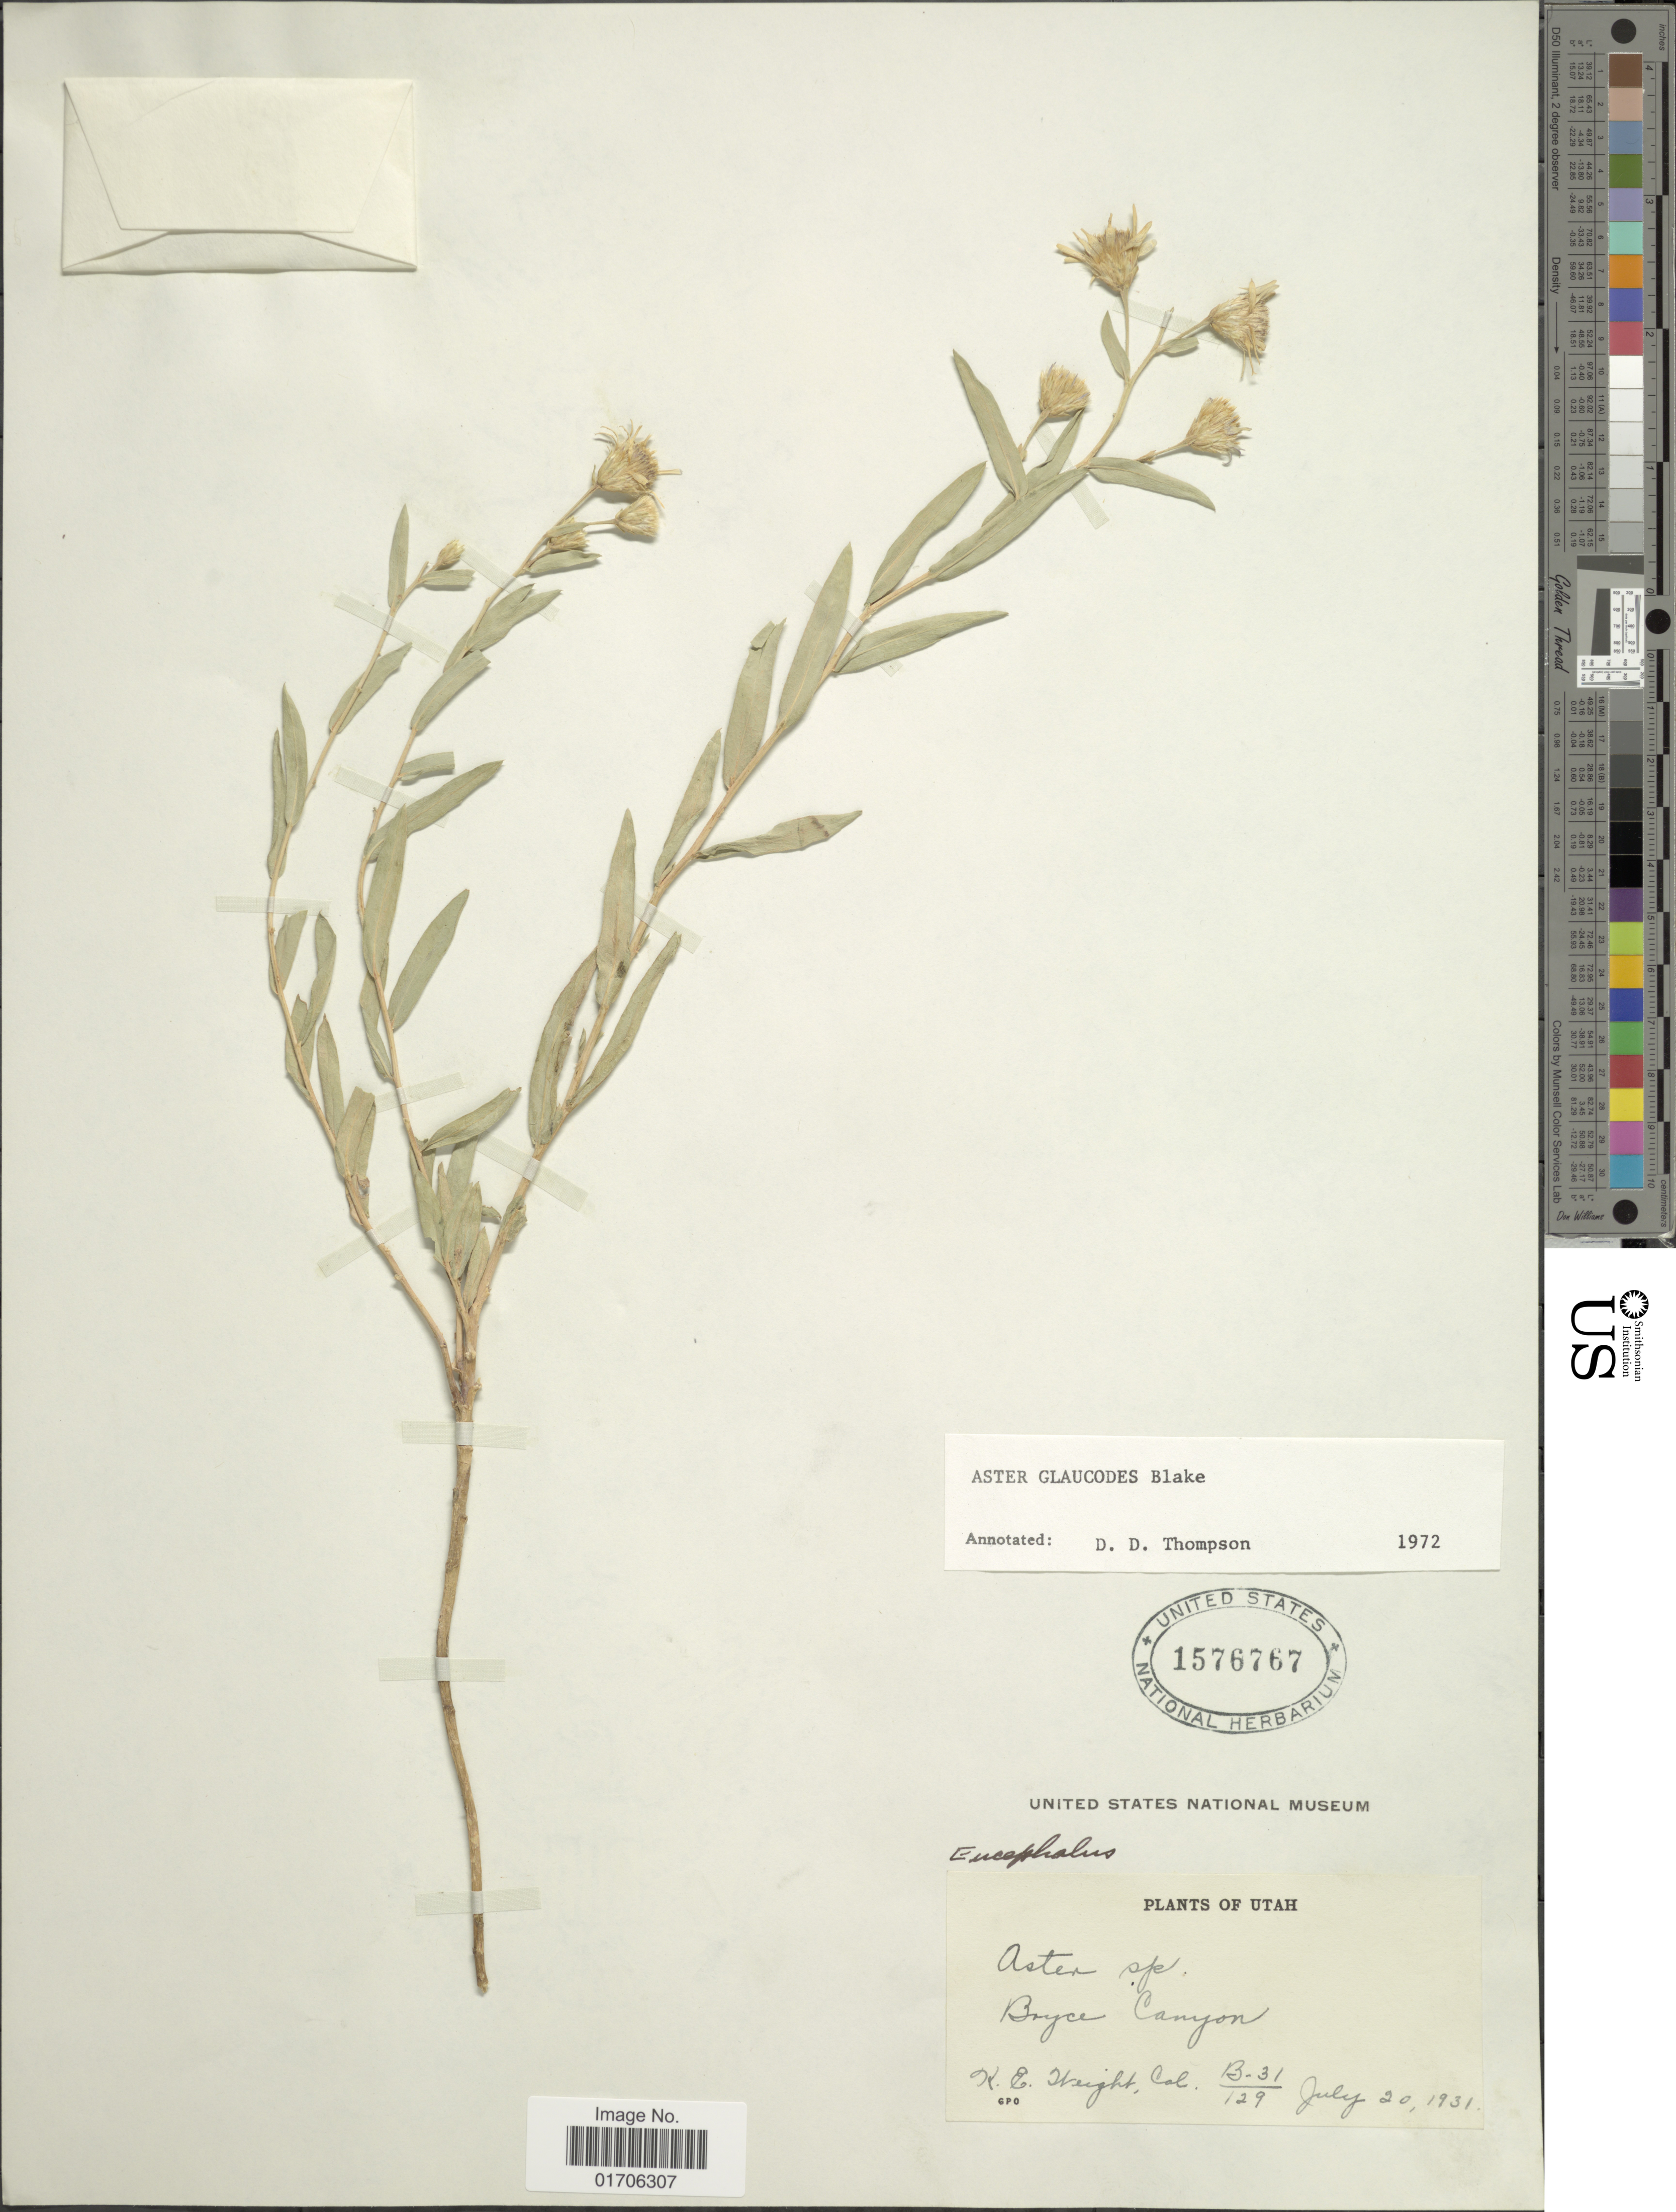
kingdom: Plantae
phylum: Tracheophyta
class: Magnoliopsida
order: Asterales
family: Asteraceae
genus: Eurybia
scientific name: Eurybia glauca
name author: (Nutt.) G.L. Nesom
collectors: K. Weight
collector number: B-31/129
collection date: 1931-07-20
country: United States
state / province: Utah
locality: Utah. Boyce Canyon.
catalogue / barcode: US 1576767